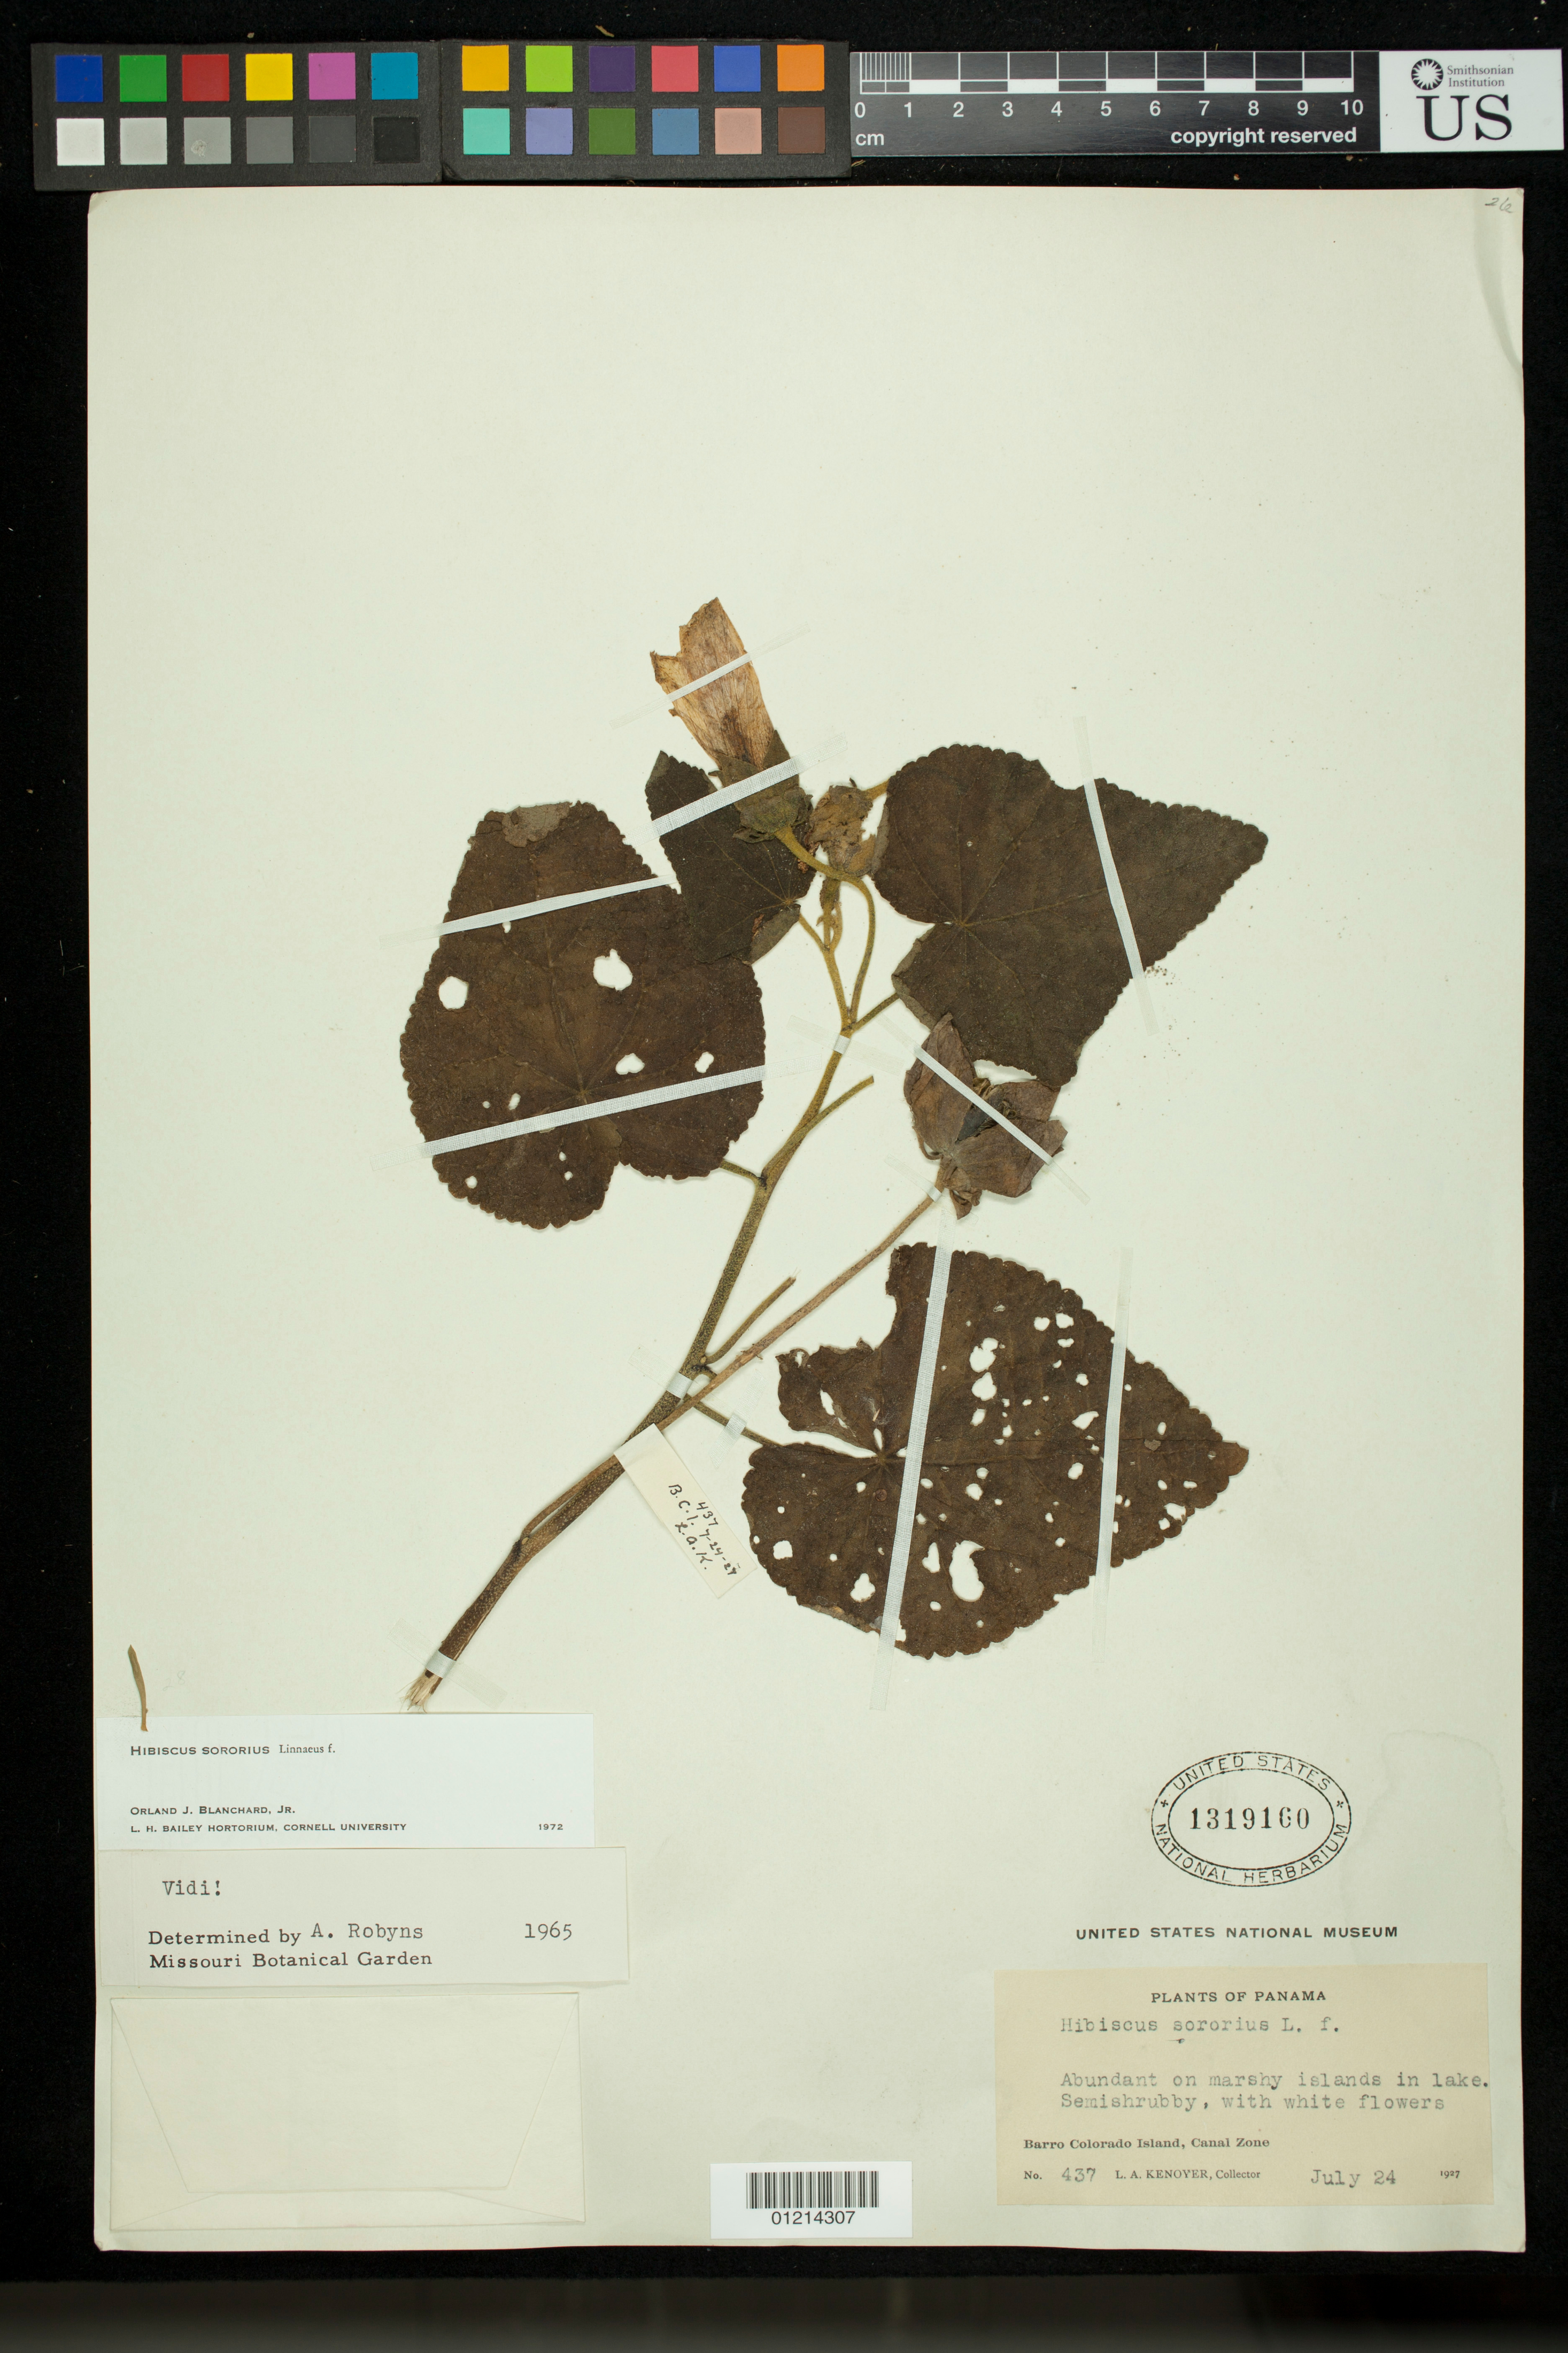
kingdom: Plantae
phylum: Tracheophyta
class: Magnoliopsida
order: Malvales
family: Malvaceae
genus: Hibiscus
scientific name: Hibiscus sororius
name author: L.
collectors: L. A. Kenoyer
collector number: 437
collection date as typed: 7/24/1927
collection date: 1927-07-24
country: Panama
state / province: Panamá Oeste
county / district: Canal Zone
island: Barro Colorado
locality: Canal Zone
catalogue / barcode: US 1319160